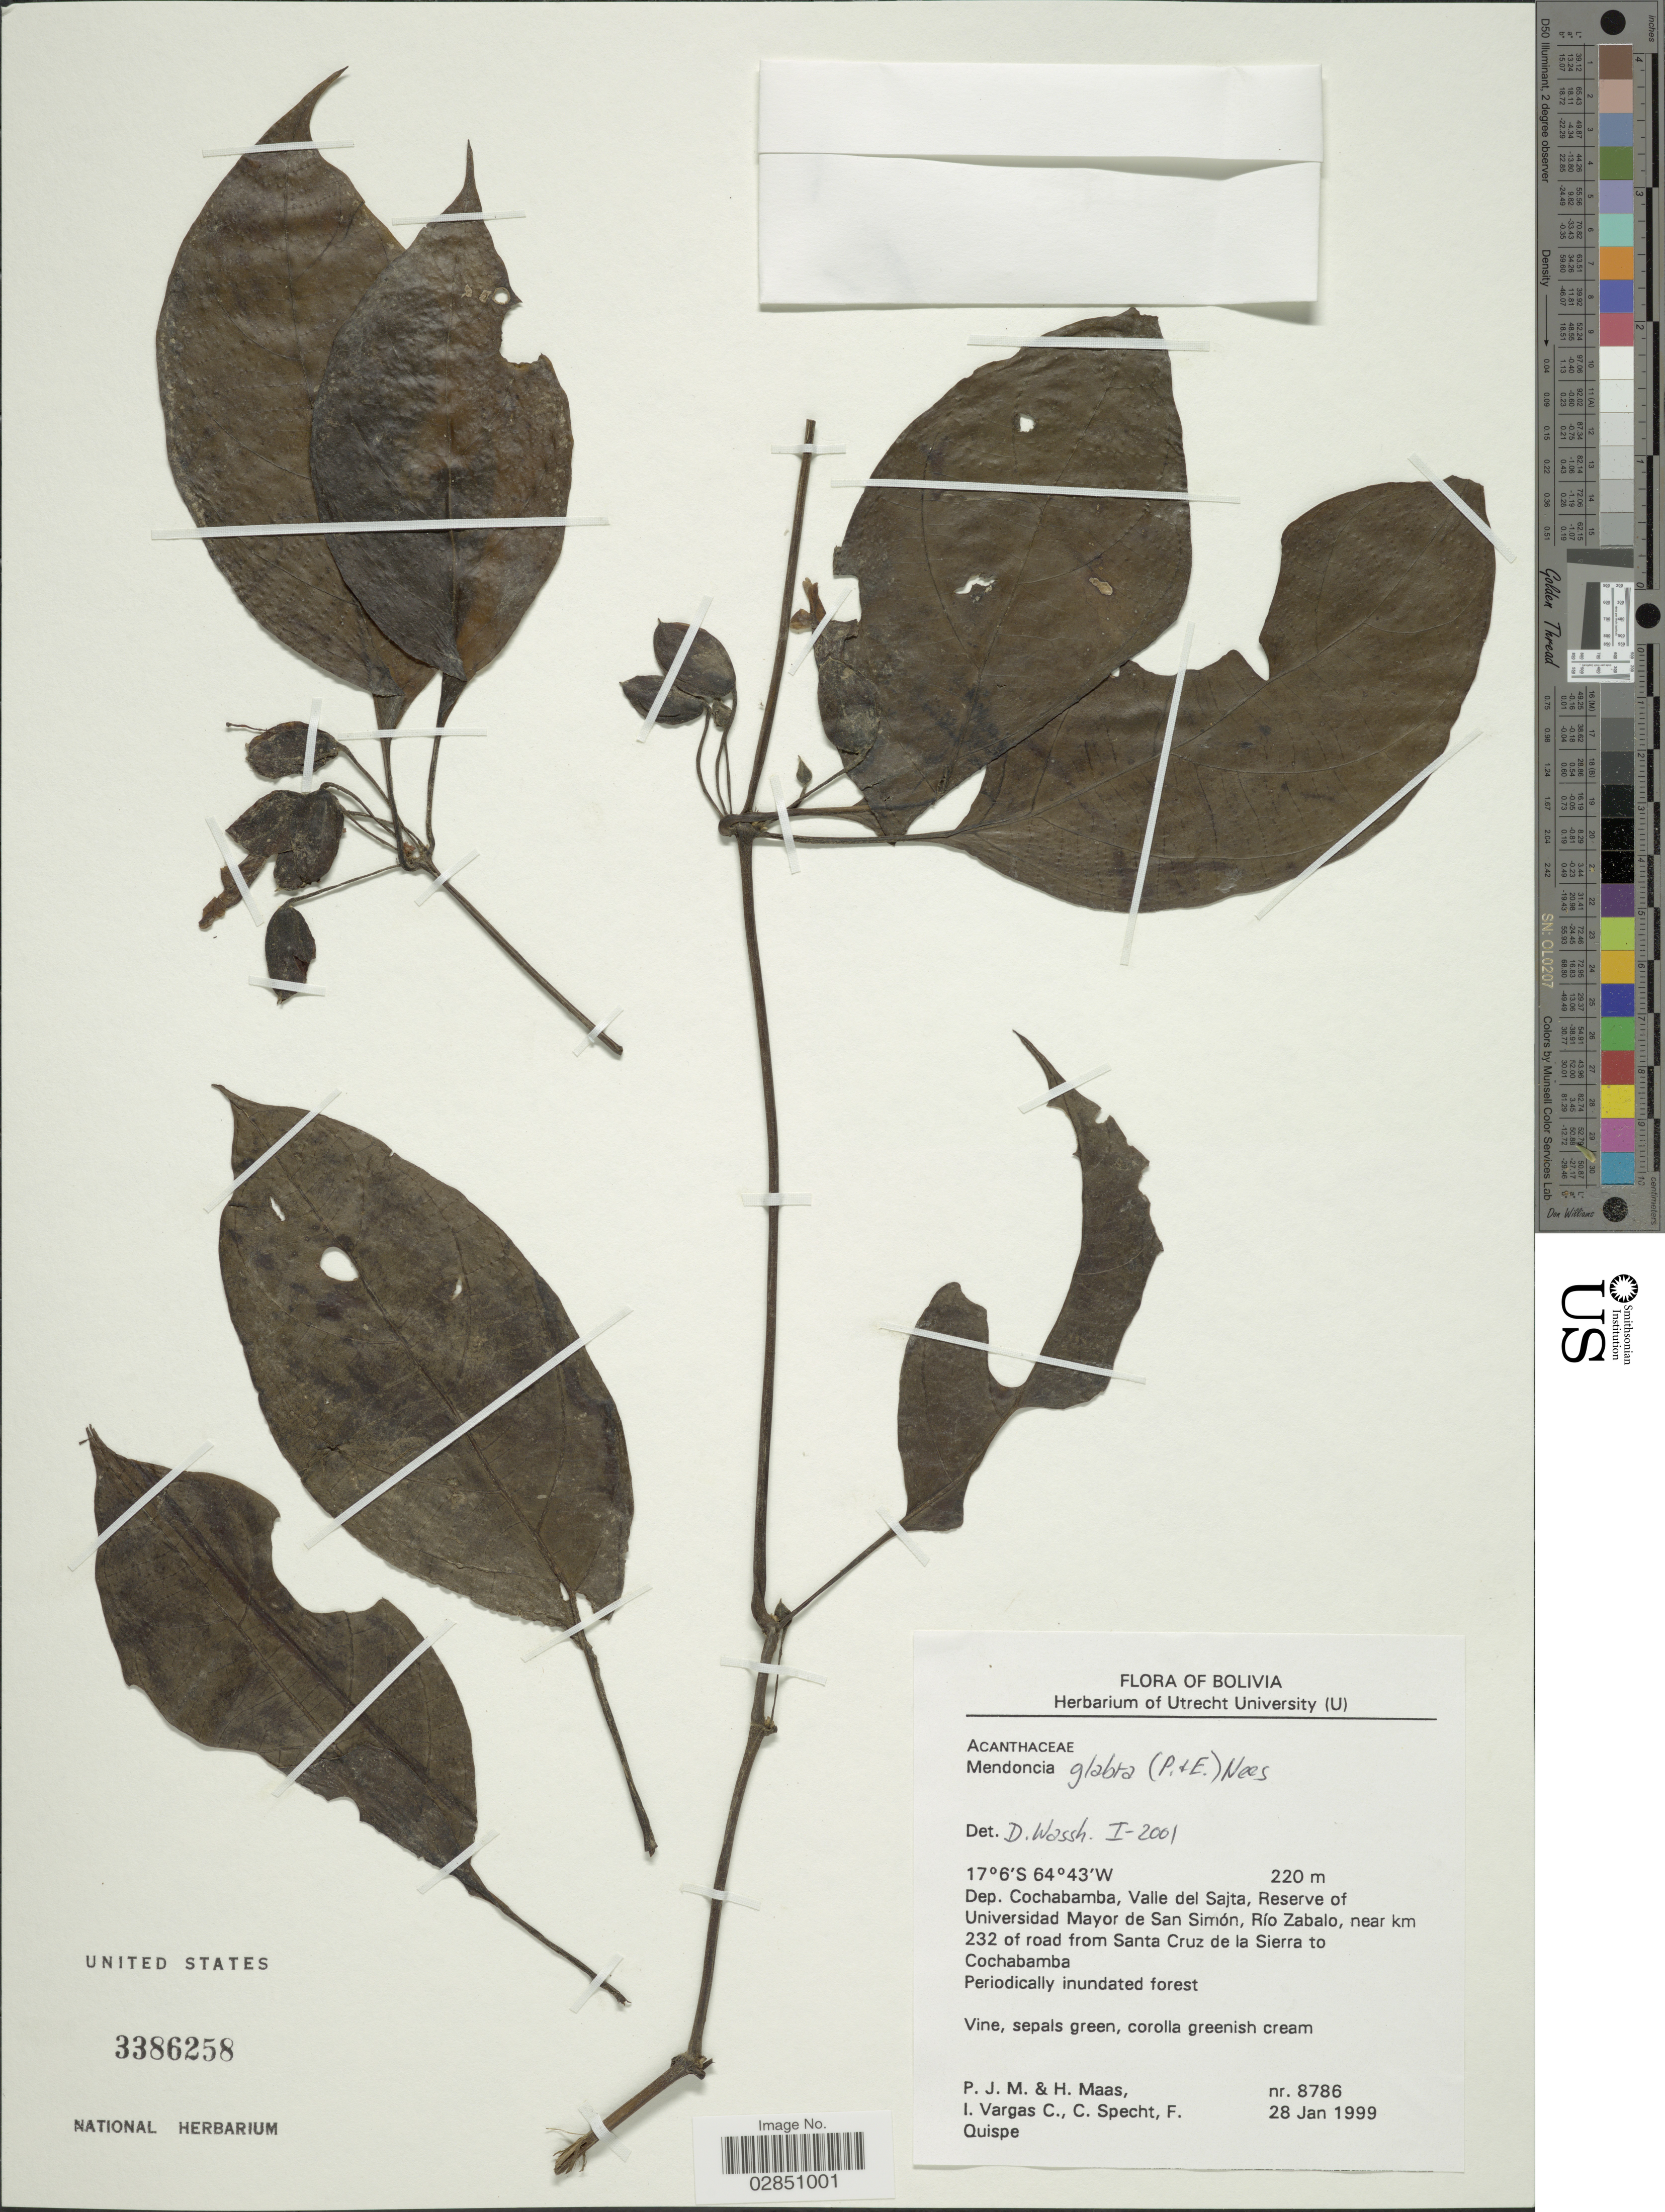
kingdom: Plantae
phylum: Tracheophyta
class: Magnoliopsida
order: Lamiales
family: Acanthaceae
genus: Mendoncia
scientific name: Mendoncia glabra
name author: (Poepp. & Endl.) Nees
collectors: P. Maas, H. Maas, I. Vargas C., C. D. Specht & F. Quispe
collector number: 8786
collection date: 1999-01-28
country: Bolivia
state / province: Cochabamba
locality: Dep. Cochabamba, Valle del Sajta, Reserve of Universidad Mayor de San Simón, Río Zabaldo, near km 232 of road from Santa Cruz de la Sierra to Cochabamba.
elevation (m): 220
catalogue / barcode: US 3386258